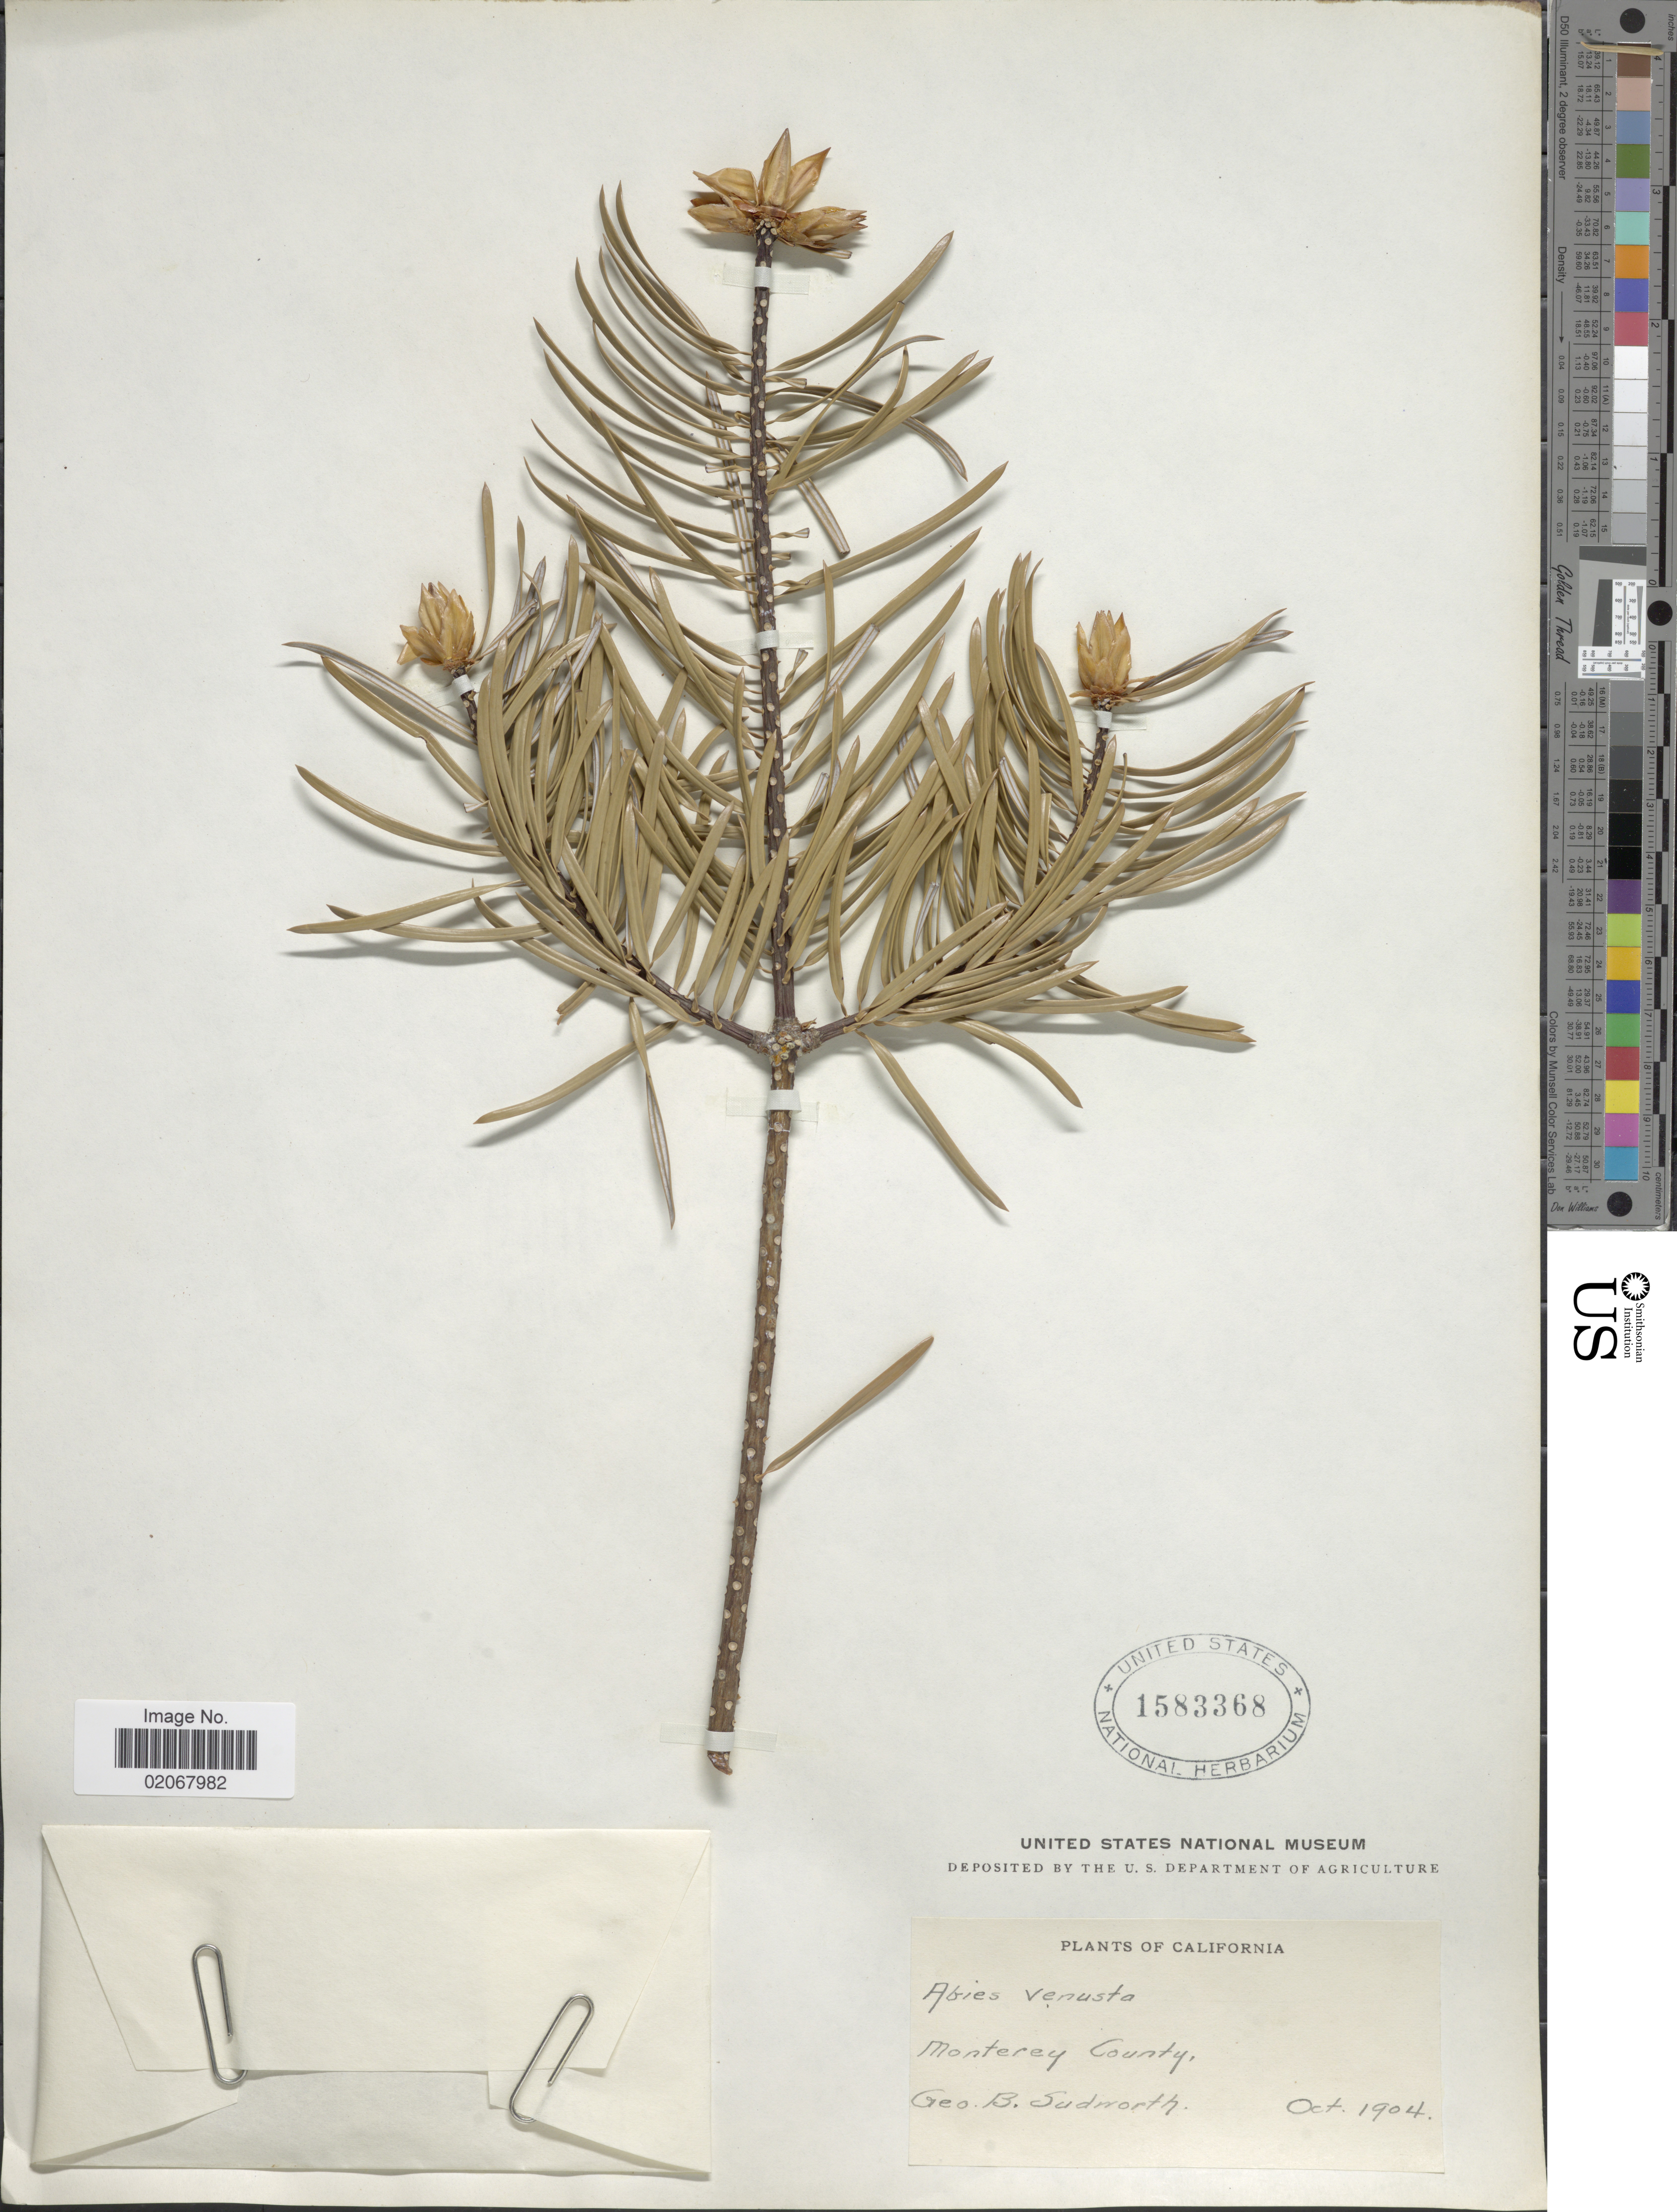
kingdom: Plantae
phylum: Tracheophyta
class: Pinopsida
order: Pinales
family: Pinaceae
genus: Abies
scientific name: Abies bracteata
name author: (D. Don) Poit.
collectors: G. B. Sudworth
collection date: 1904-10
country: United States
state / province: California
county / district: Monterey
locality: Monterey County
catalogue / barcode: US 1583368